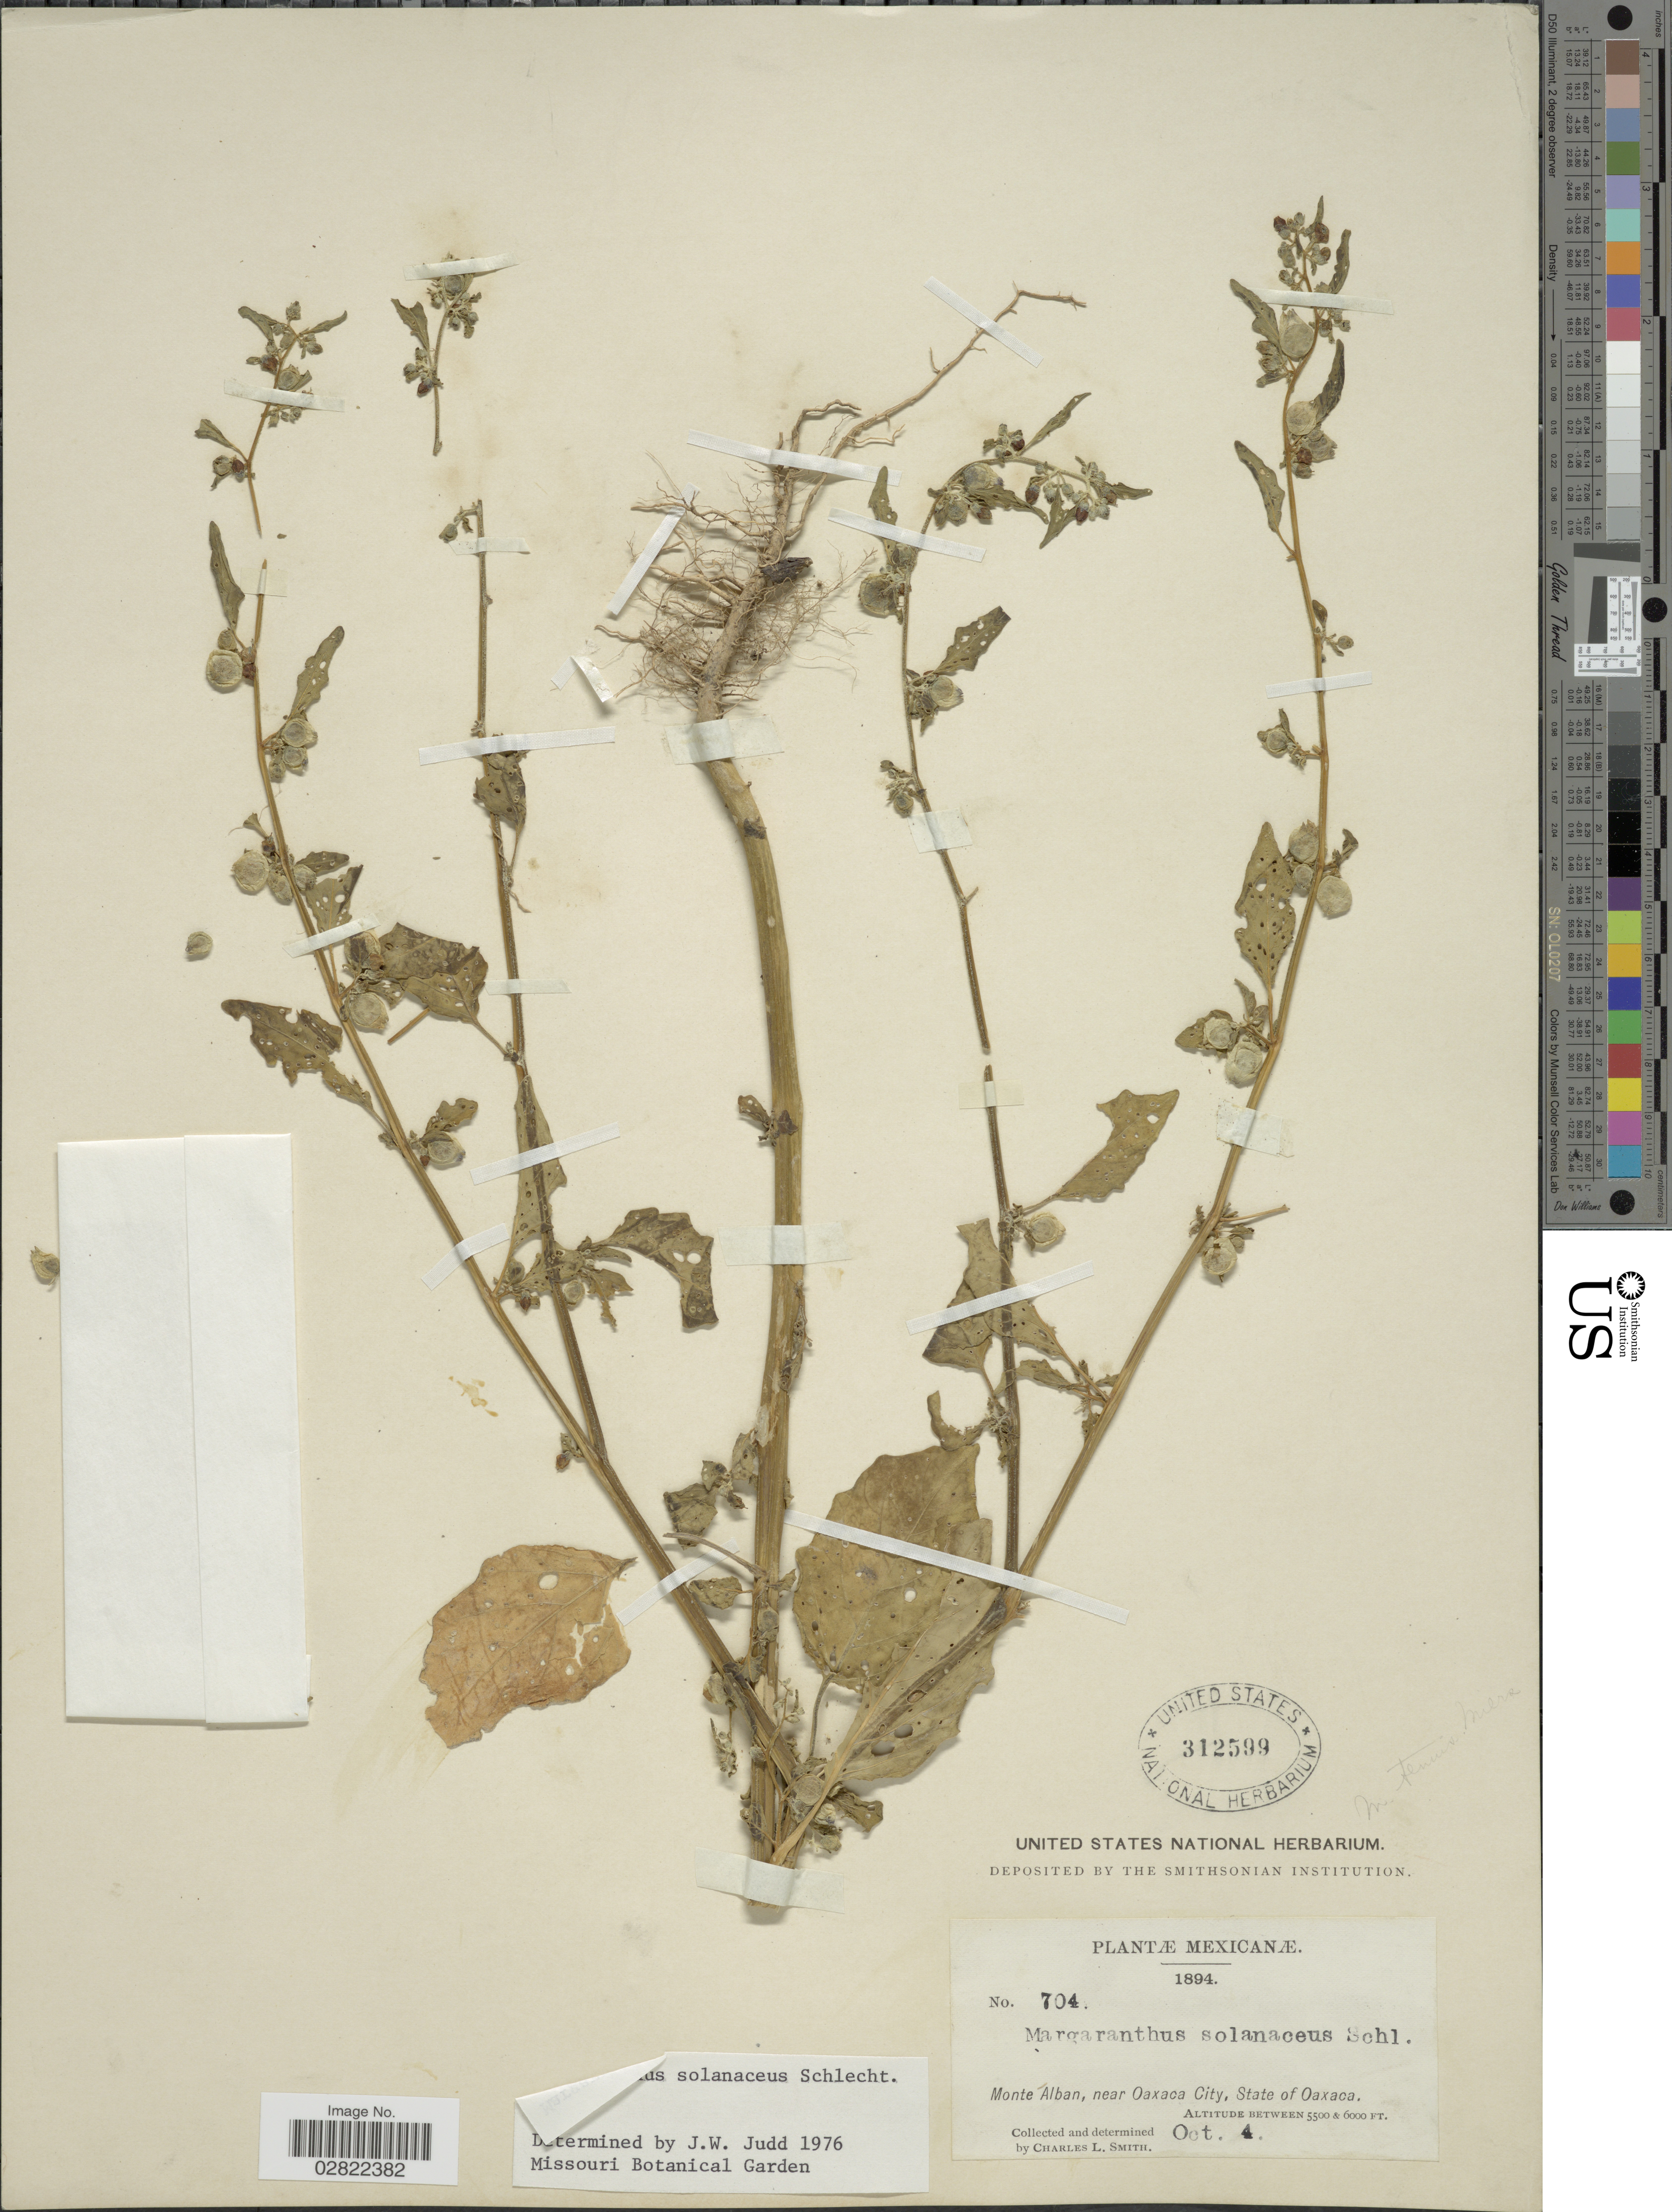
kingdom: Plantae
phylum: Tracheophyta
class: Magnoliopsida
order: Solanales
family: Solanaceae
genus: Margaranthus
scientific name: Margaranthus solanaceus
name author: Schltdl.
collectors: C. L. Smith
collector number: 704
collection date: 1894-10-04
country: Mexico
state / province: Oaxaca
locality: Monte Alban, near Oaxaca City.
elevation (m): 1676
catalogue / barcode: US 312599